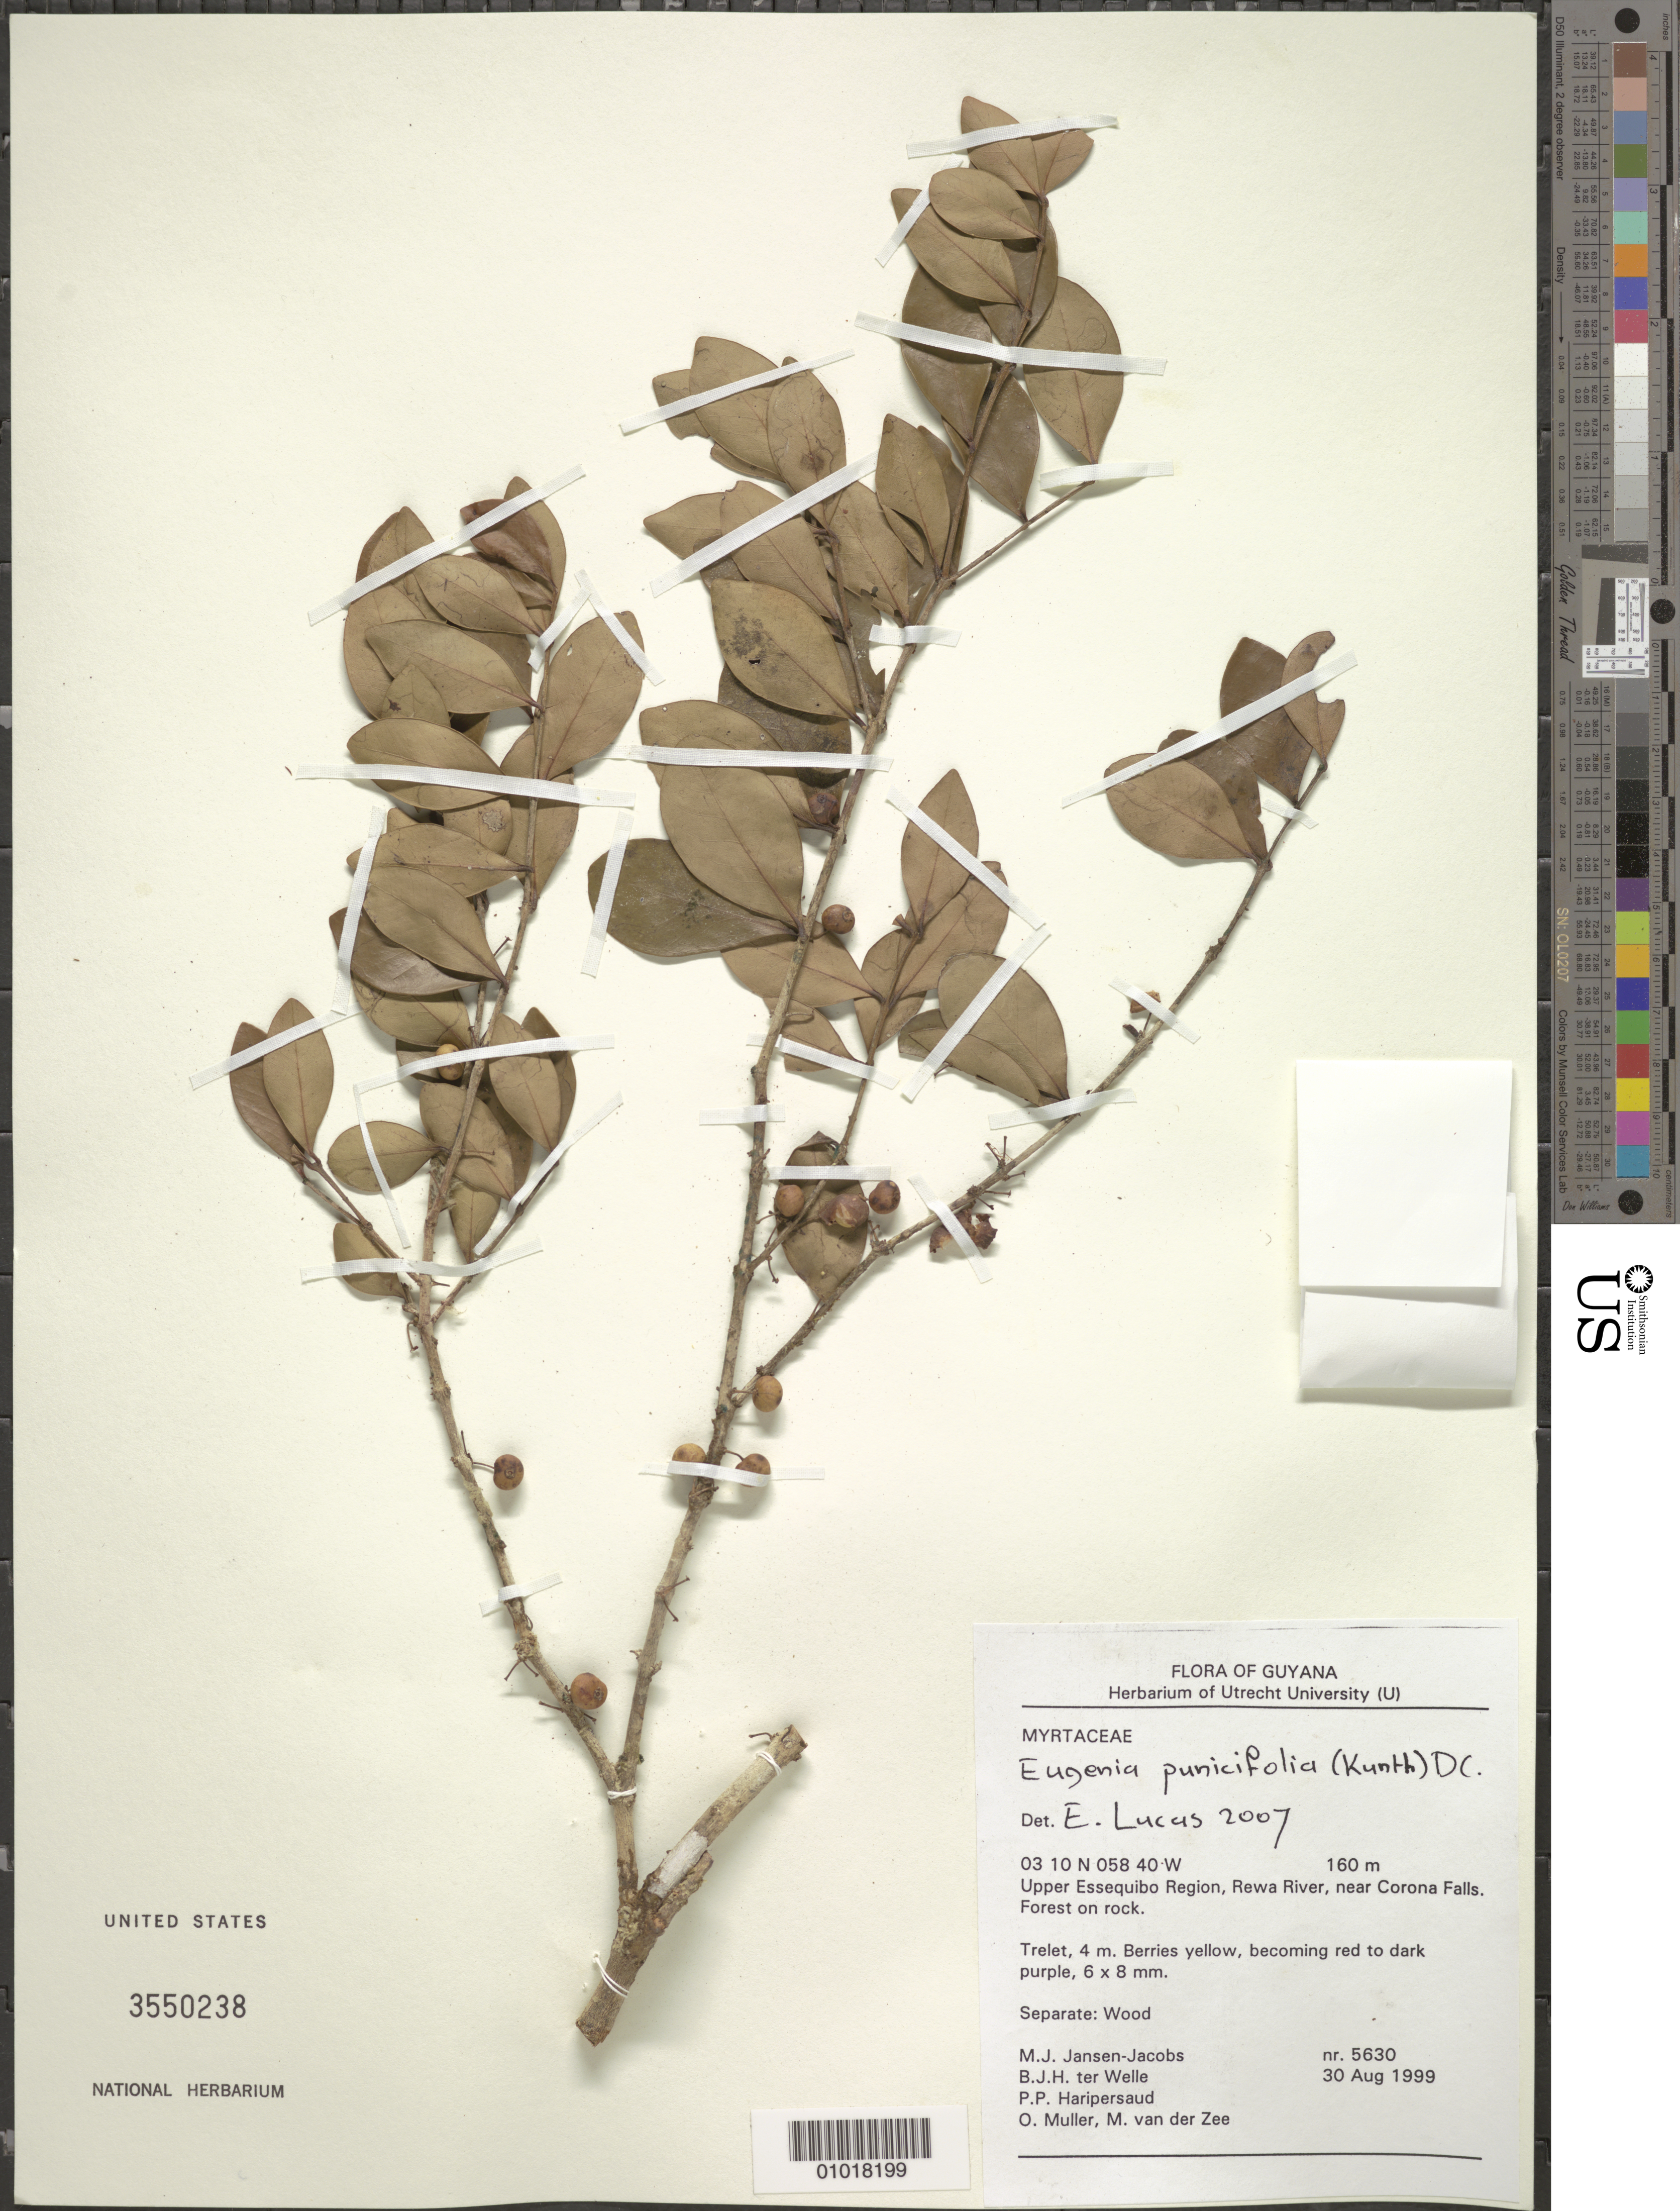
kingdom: Plantae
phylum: Tracheophyta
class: Magnoliopsida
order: Myrtales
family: Myrtaceae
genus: Eugenia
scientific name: Eugenia punicifolia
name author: (Kunth) DC.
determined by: Holst, Bruce K.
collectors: M. J. Jansen-Jacobs, B. Welle, P. Haripersaud, O. Muller & M. van der Zee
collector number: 5630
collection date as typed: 30-Aug-99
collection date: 1999-08-30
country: Guyana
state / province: U. Takutu-U. Essequibo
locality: Rewa River, near Corona Falls, Upper Essequibo Region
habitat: Forest on rock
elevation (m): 160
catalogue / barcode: US 3550238